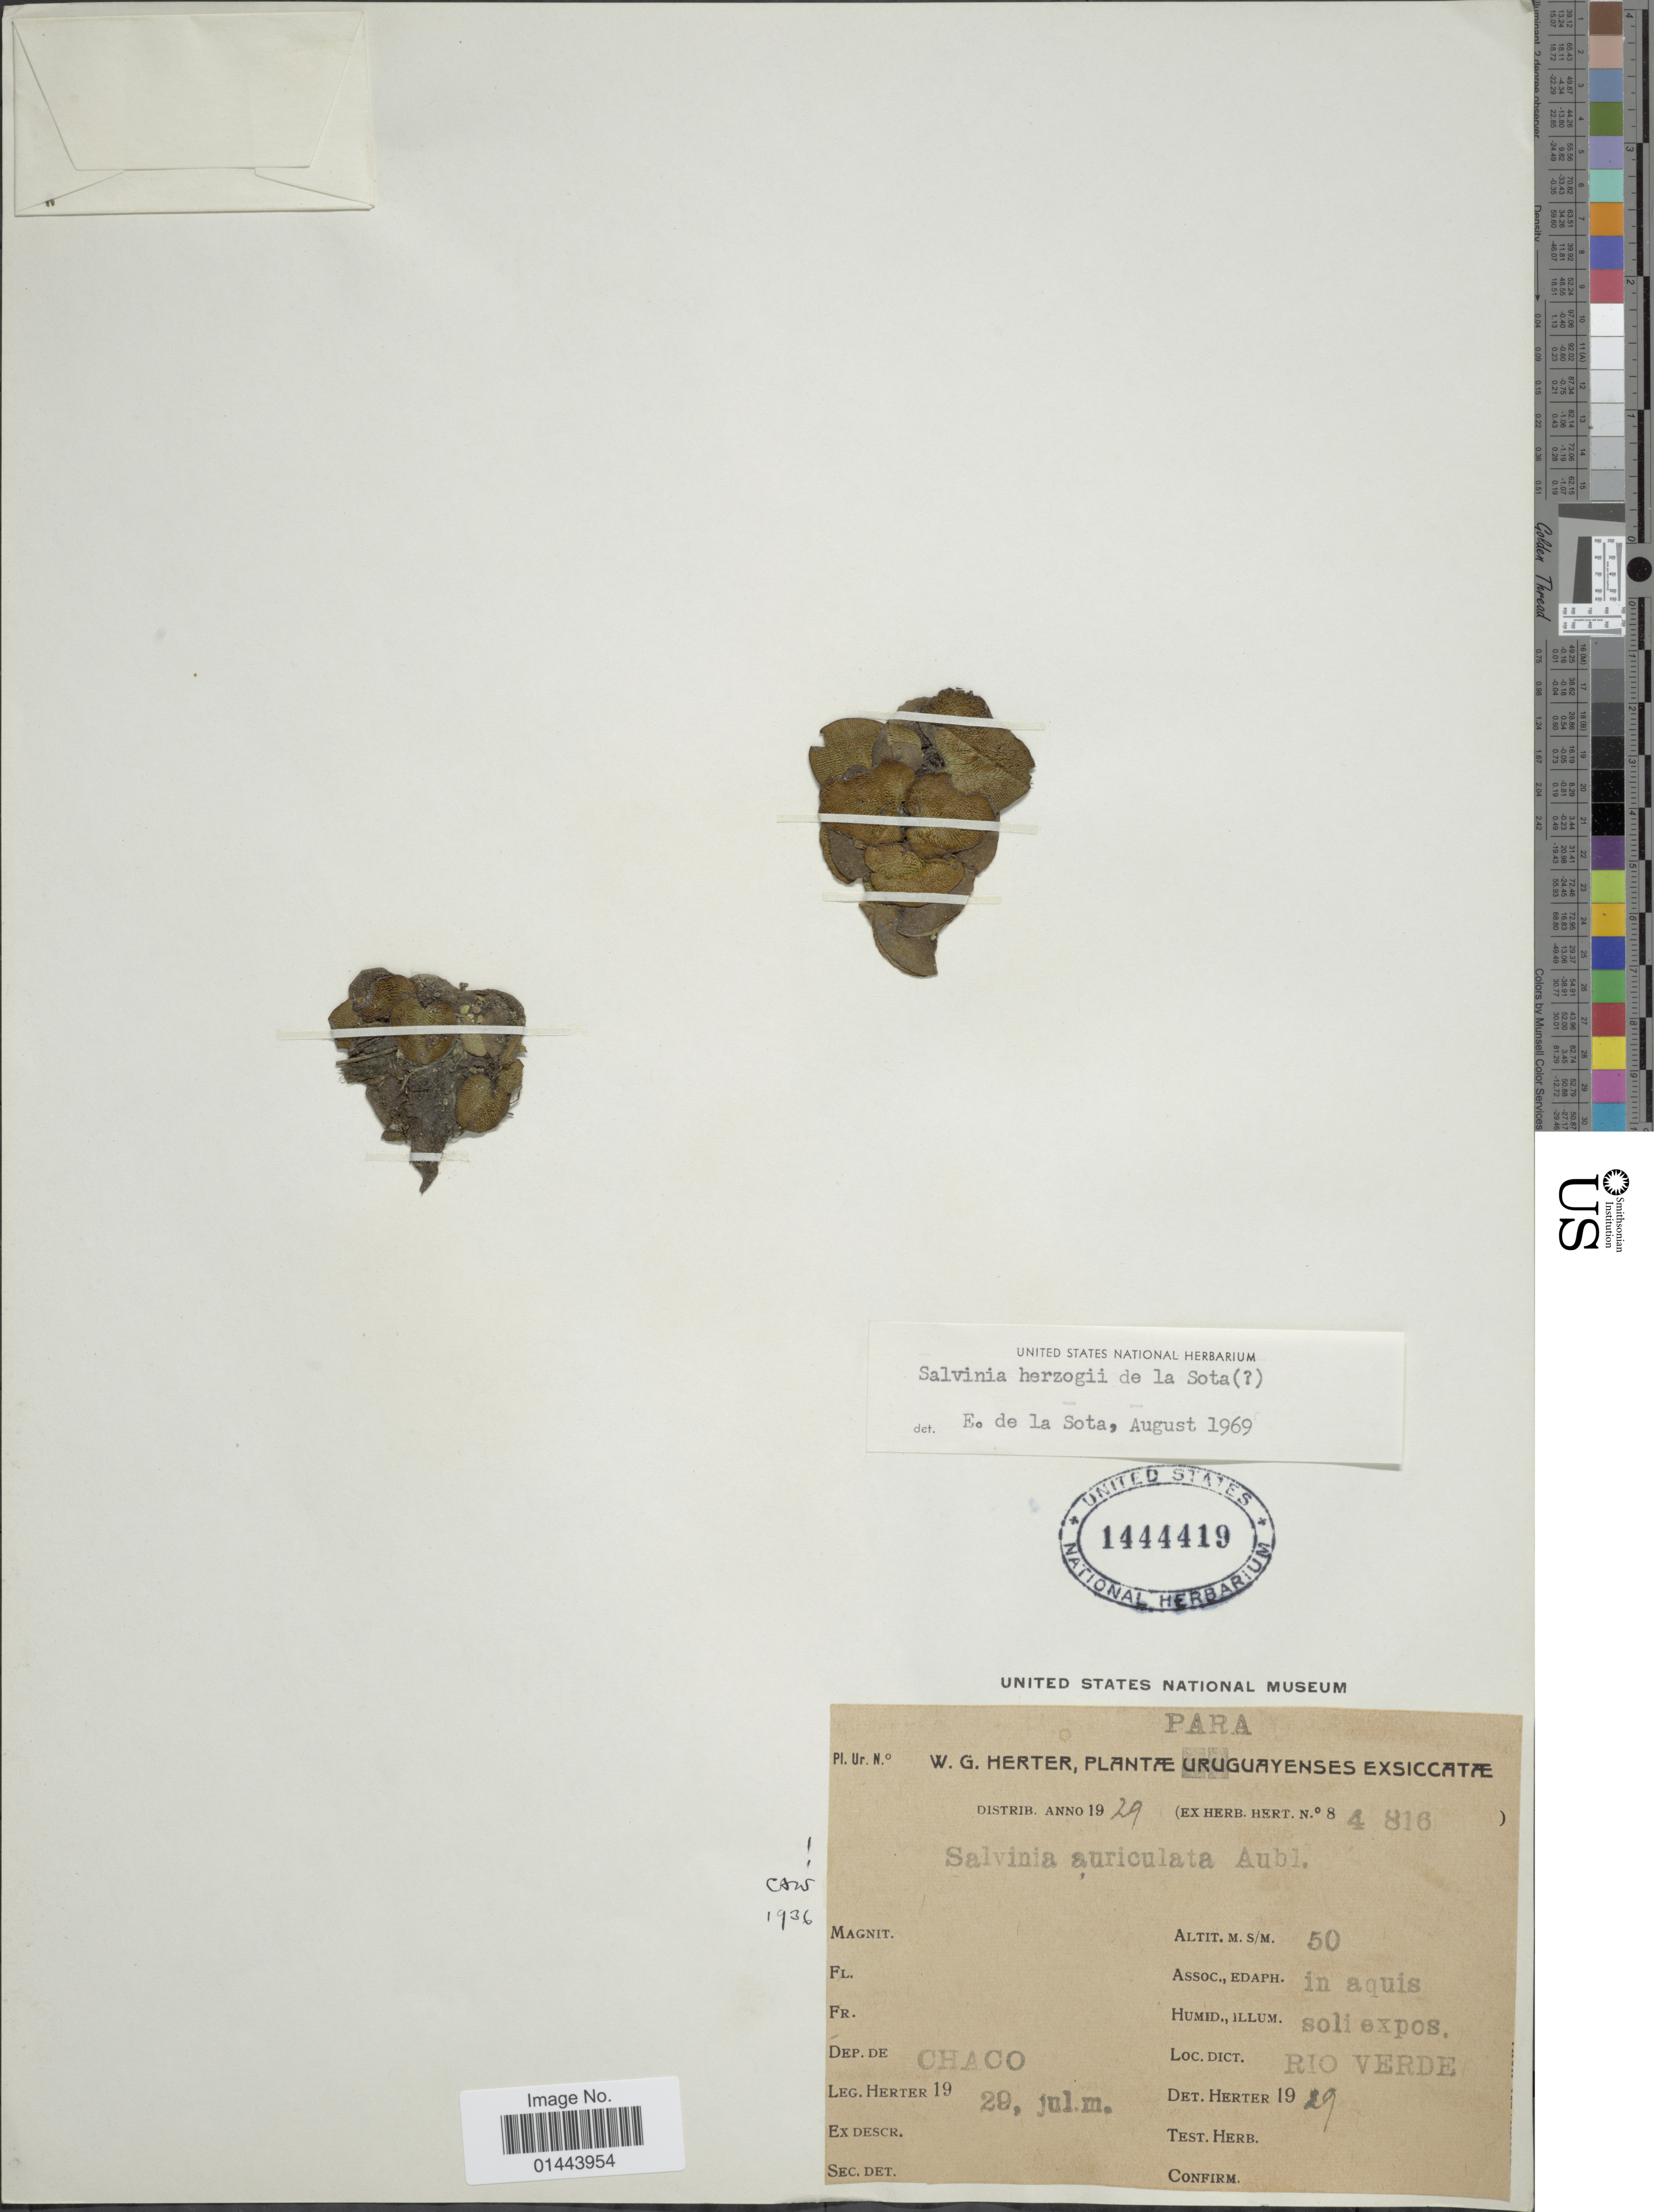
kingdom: Plantae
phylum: Tracheophyta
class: Polypodiopsida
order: Salviniales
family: Salviniaceae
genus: Salvinia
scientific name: Salvinia biloba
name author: Raddi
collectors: W. G. Herter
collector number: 4816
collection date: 1929-06-29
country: Paraguay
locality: Dep. de Chaco, Rio Verde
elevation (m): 50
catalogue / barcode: US 1444419